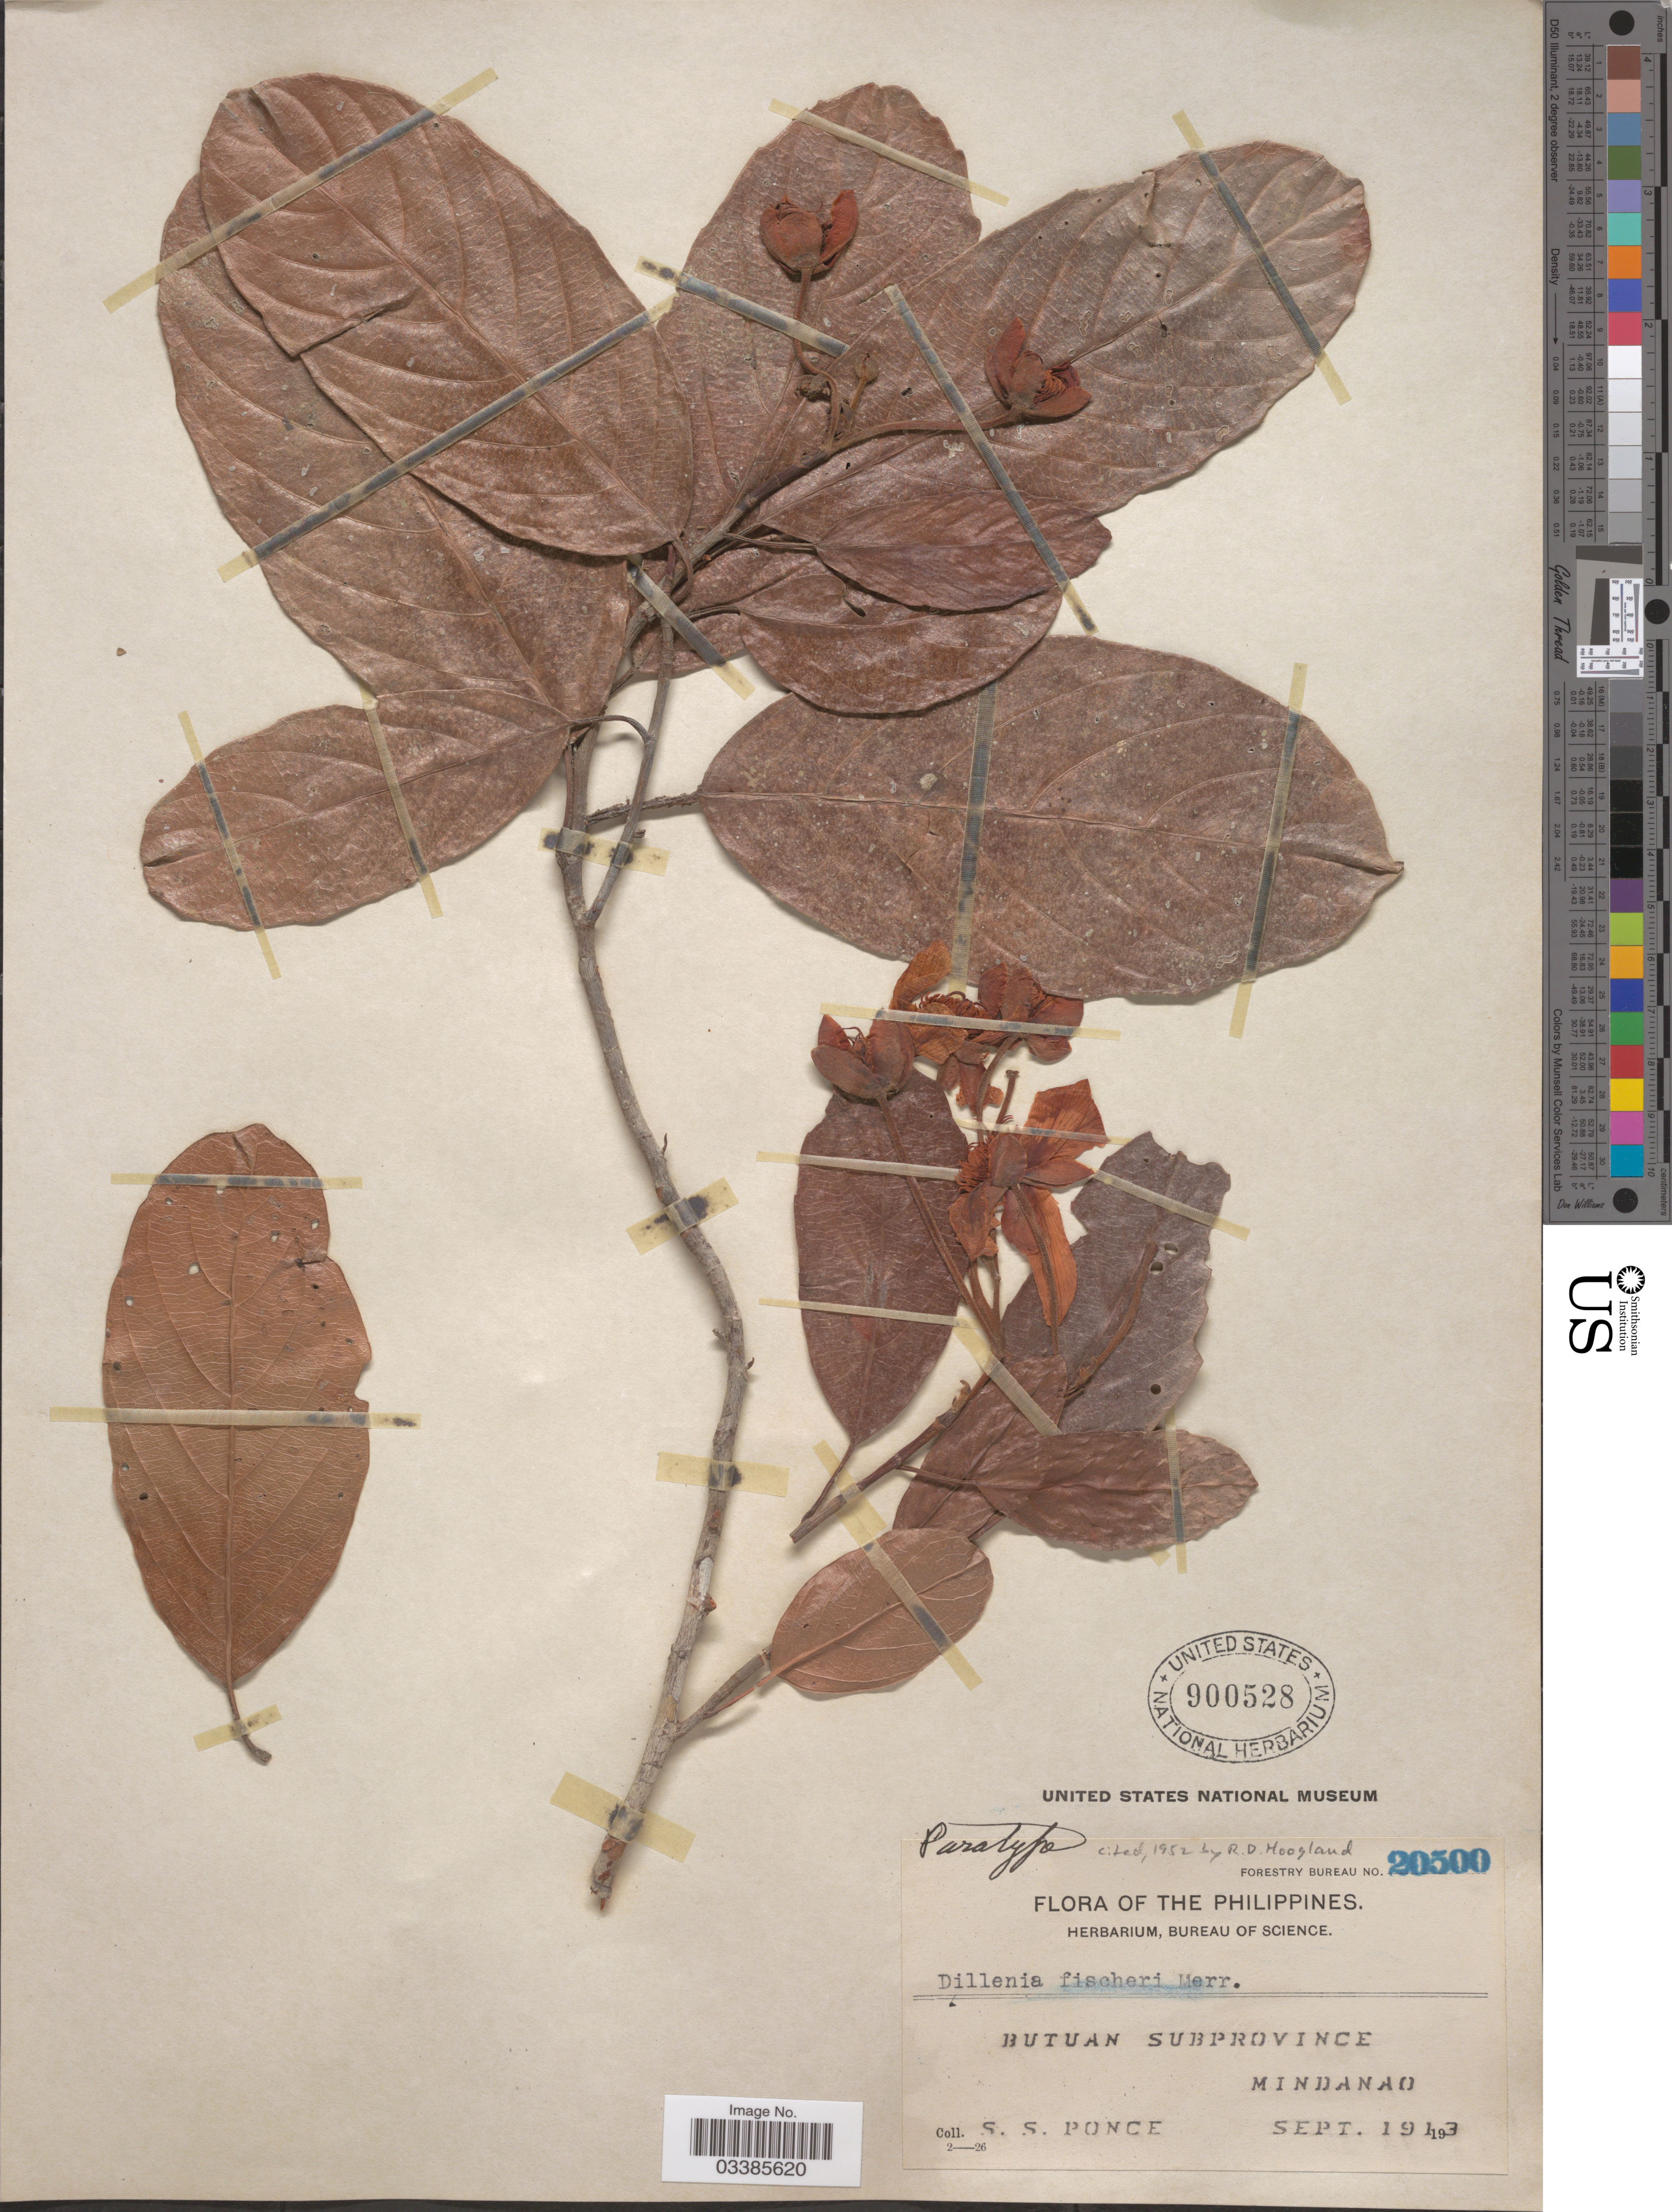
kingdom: Plantae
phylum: Tracheophyta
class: Magnoliopsida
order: Dilleniales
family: Dilleniaceae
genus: Dillenia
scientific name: Dillenia fischeri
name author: Merr.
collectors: S. Ponce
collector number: Forestry Bureau 20500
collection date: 1913-09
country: Philippines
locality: Butuan Subprovince. Mindanao.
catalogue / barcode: US 900528